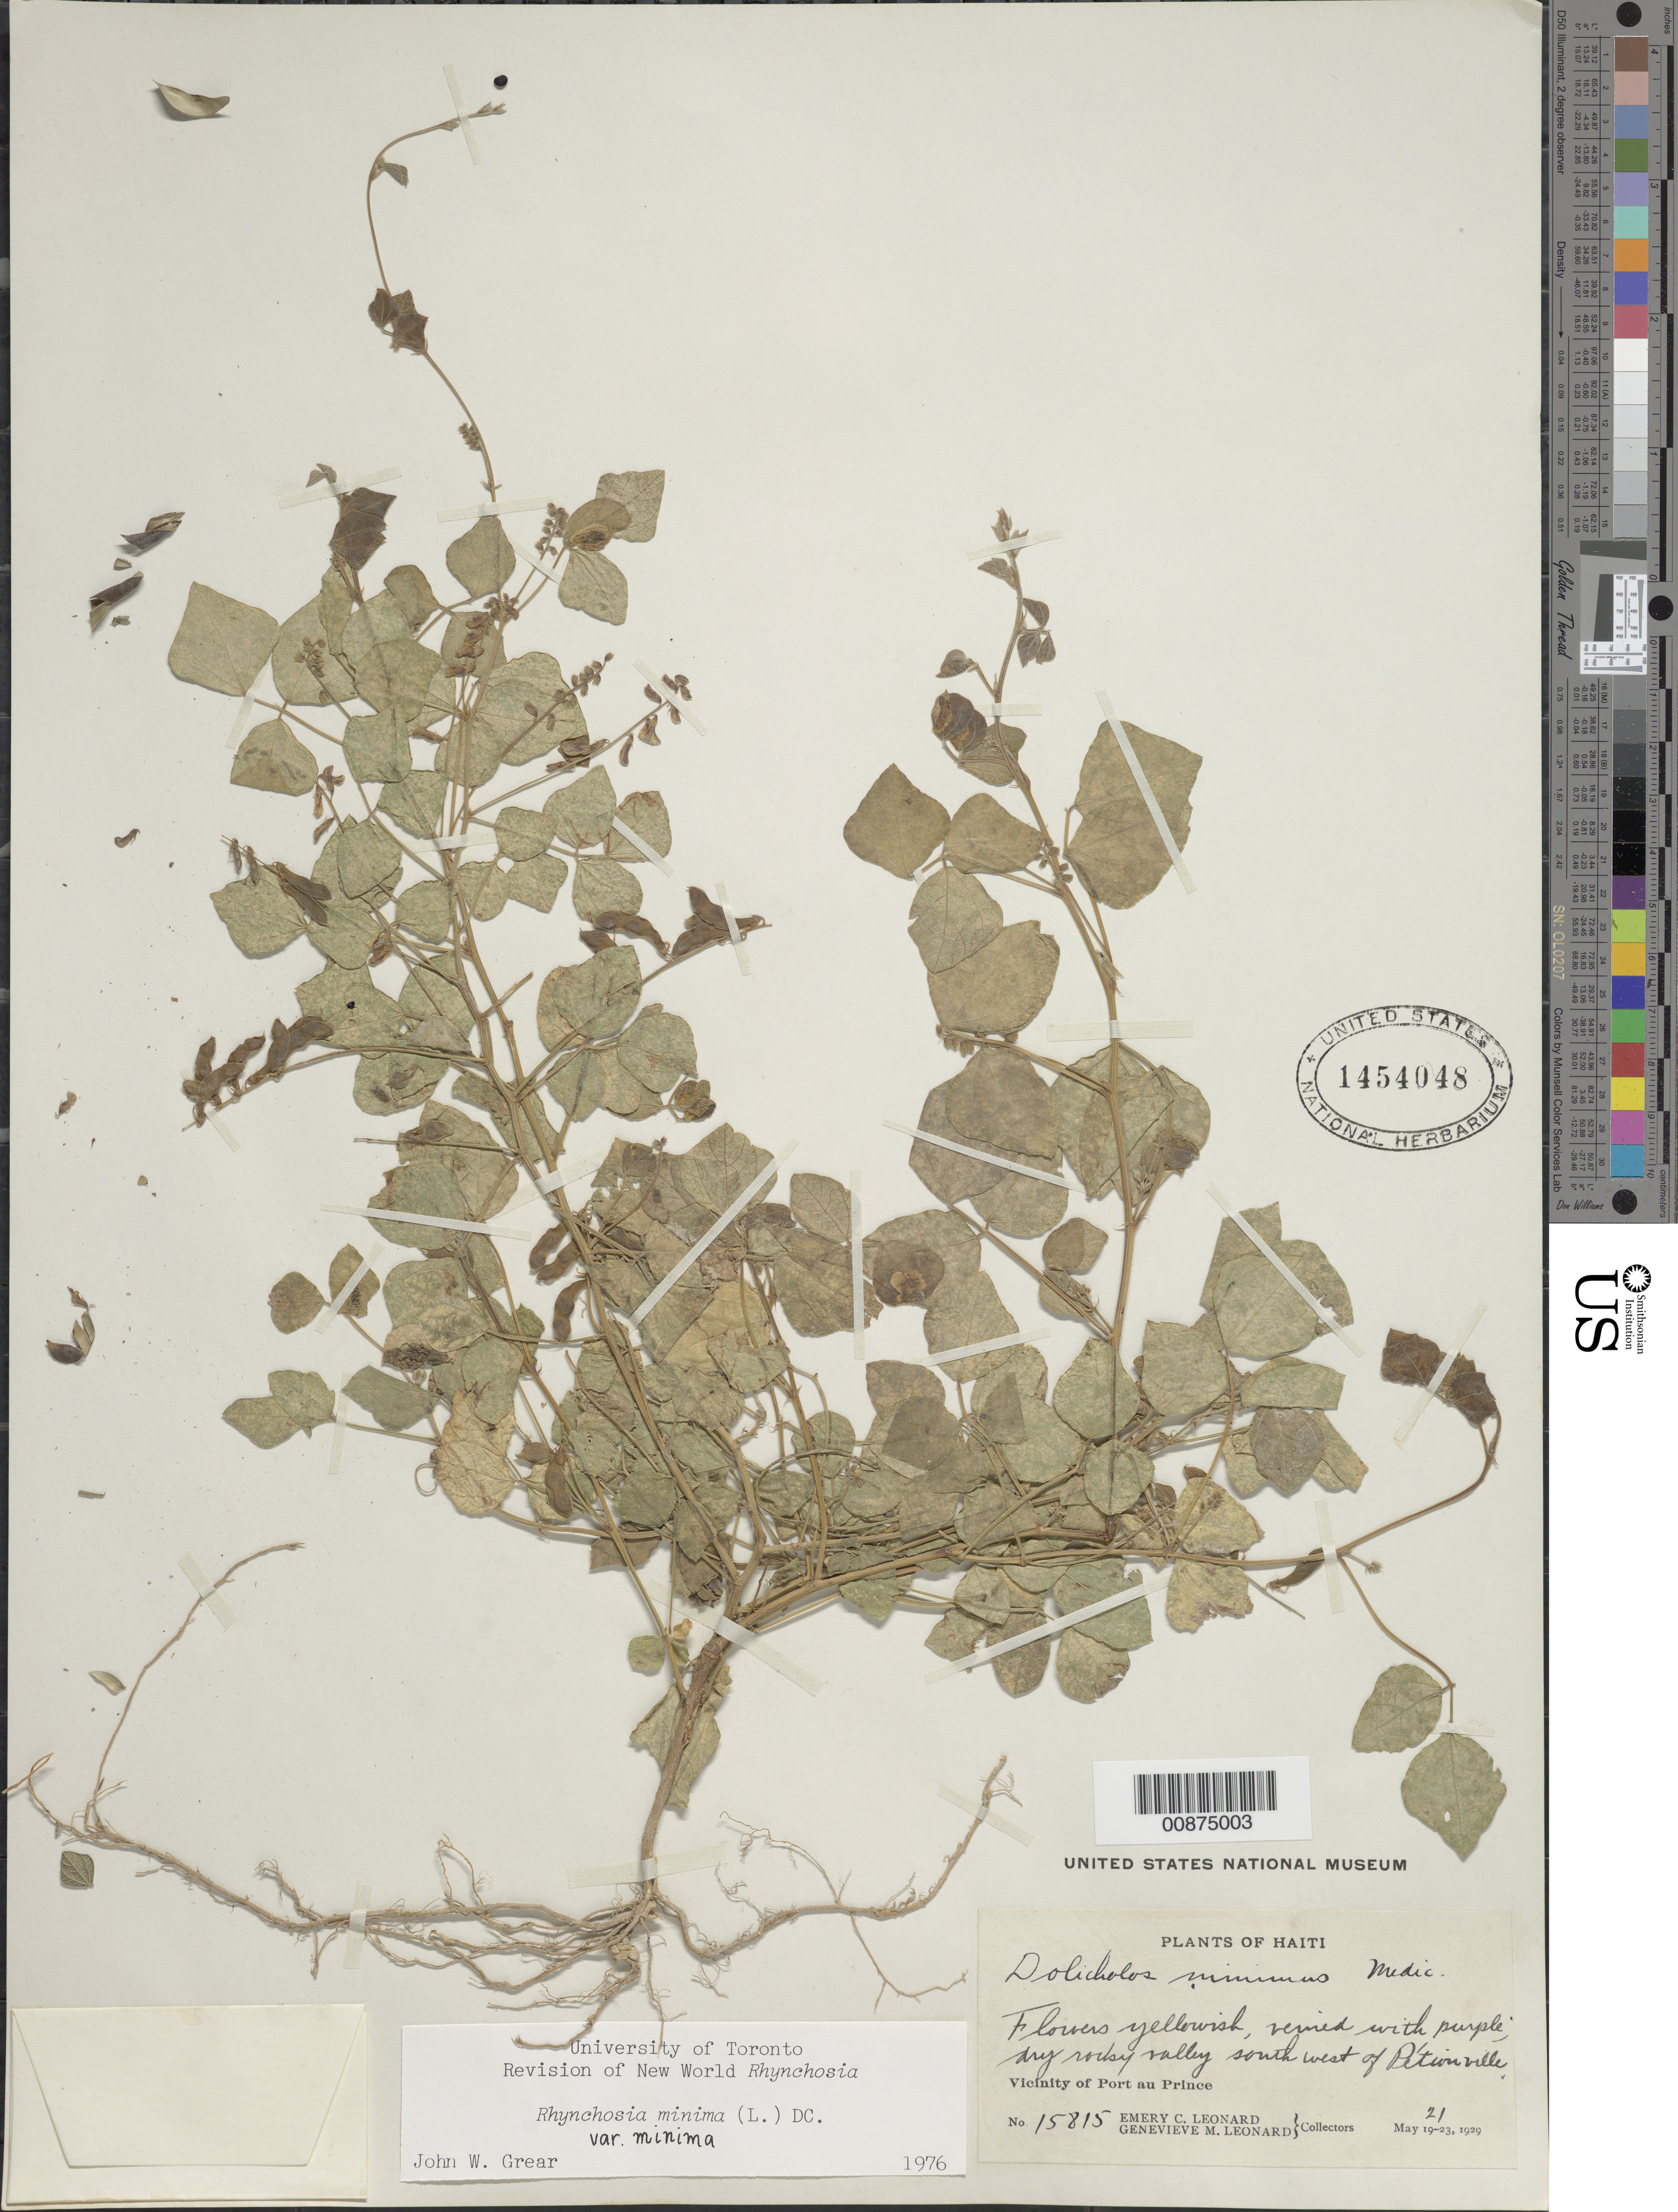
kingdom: Plantae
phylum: Tracheophyta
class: Magnoliopsida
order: Fabales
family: Fabaceae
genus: Rhynchosia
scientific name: Rhynchosia minima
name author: (L.) DC.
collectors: E. C. Leonard & G. M. Leonard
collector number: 15815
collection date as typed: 21 May 1929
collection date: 1929-05-21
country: Haiti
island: Hispaniola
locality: Vicinity of Port au Prince, dry rocky valley south west of Pétionville.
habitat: Dry rocky valley.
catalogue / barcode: US 1454048